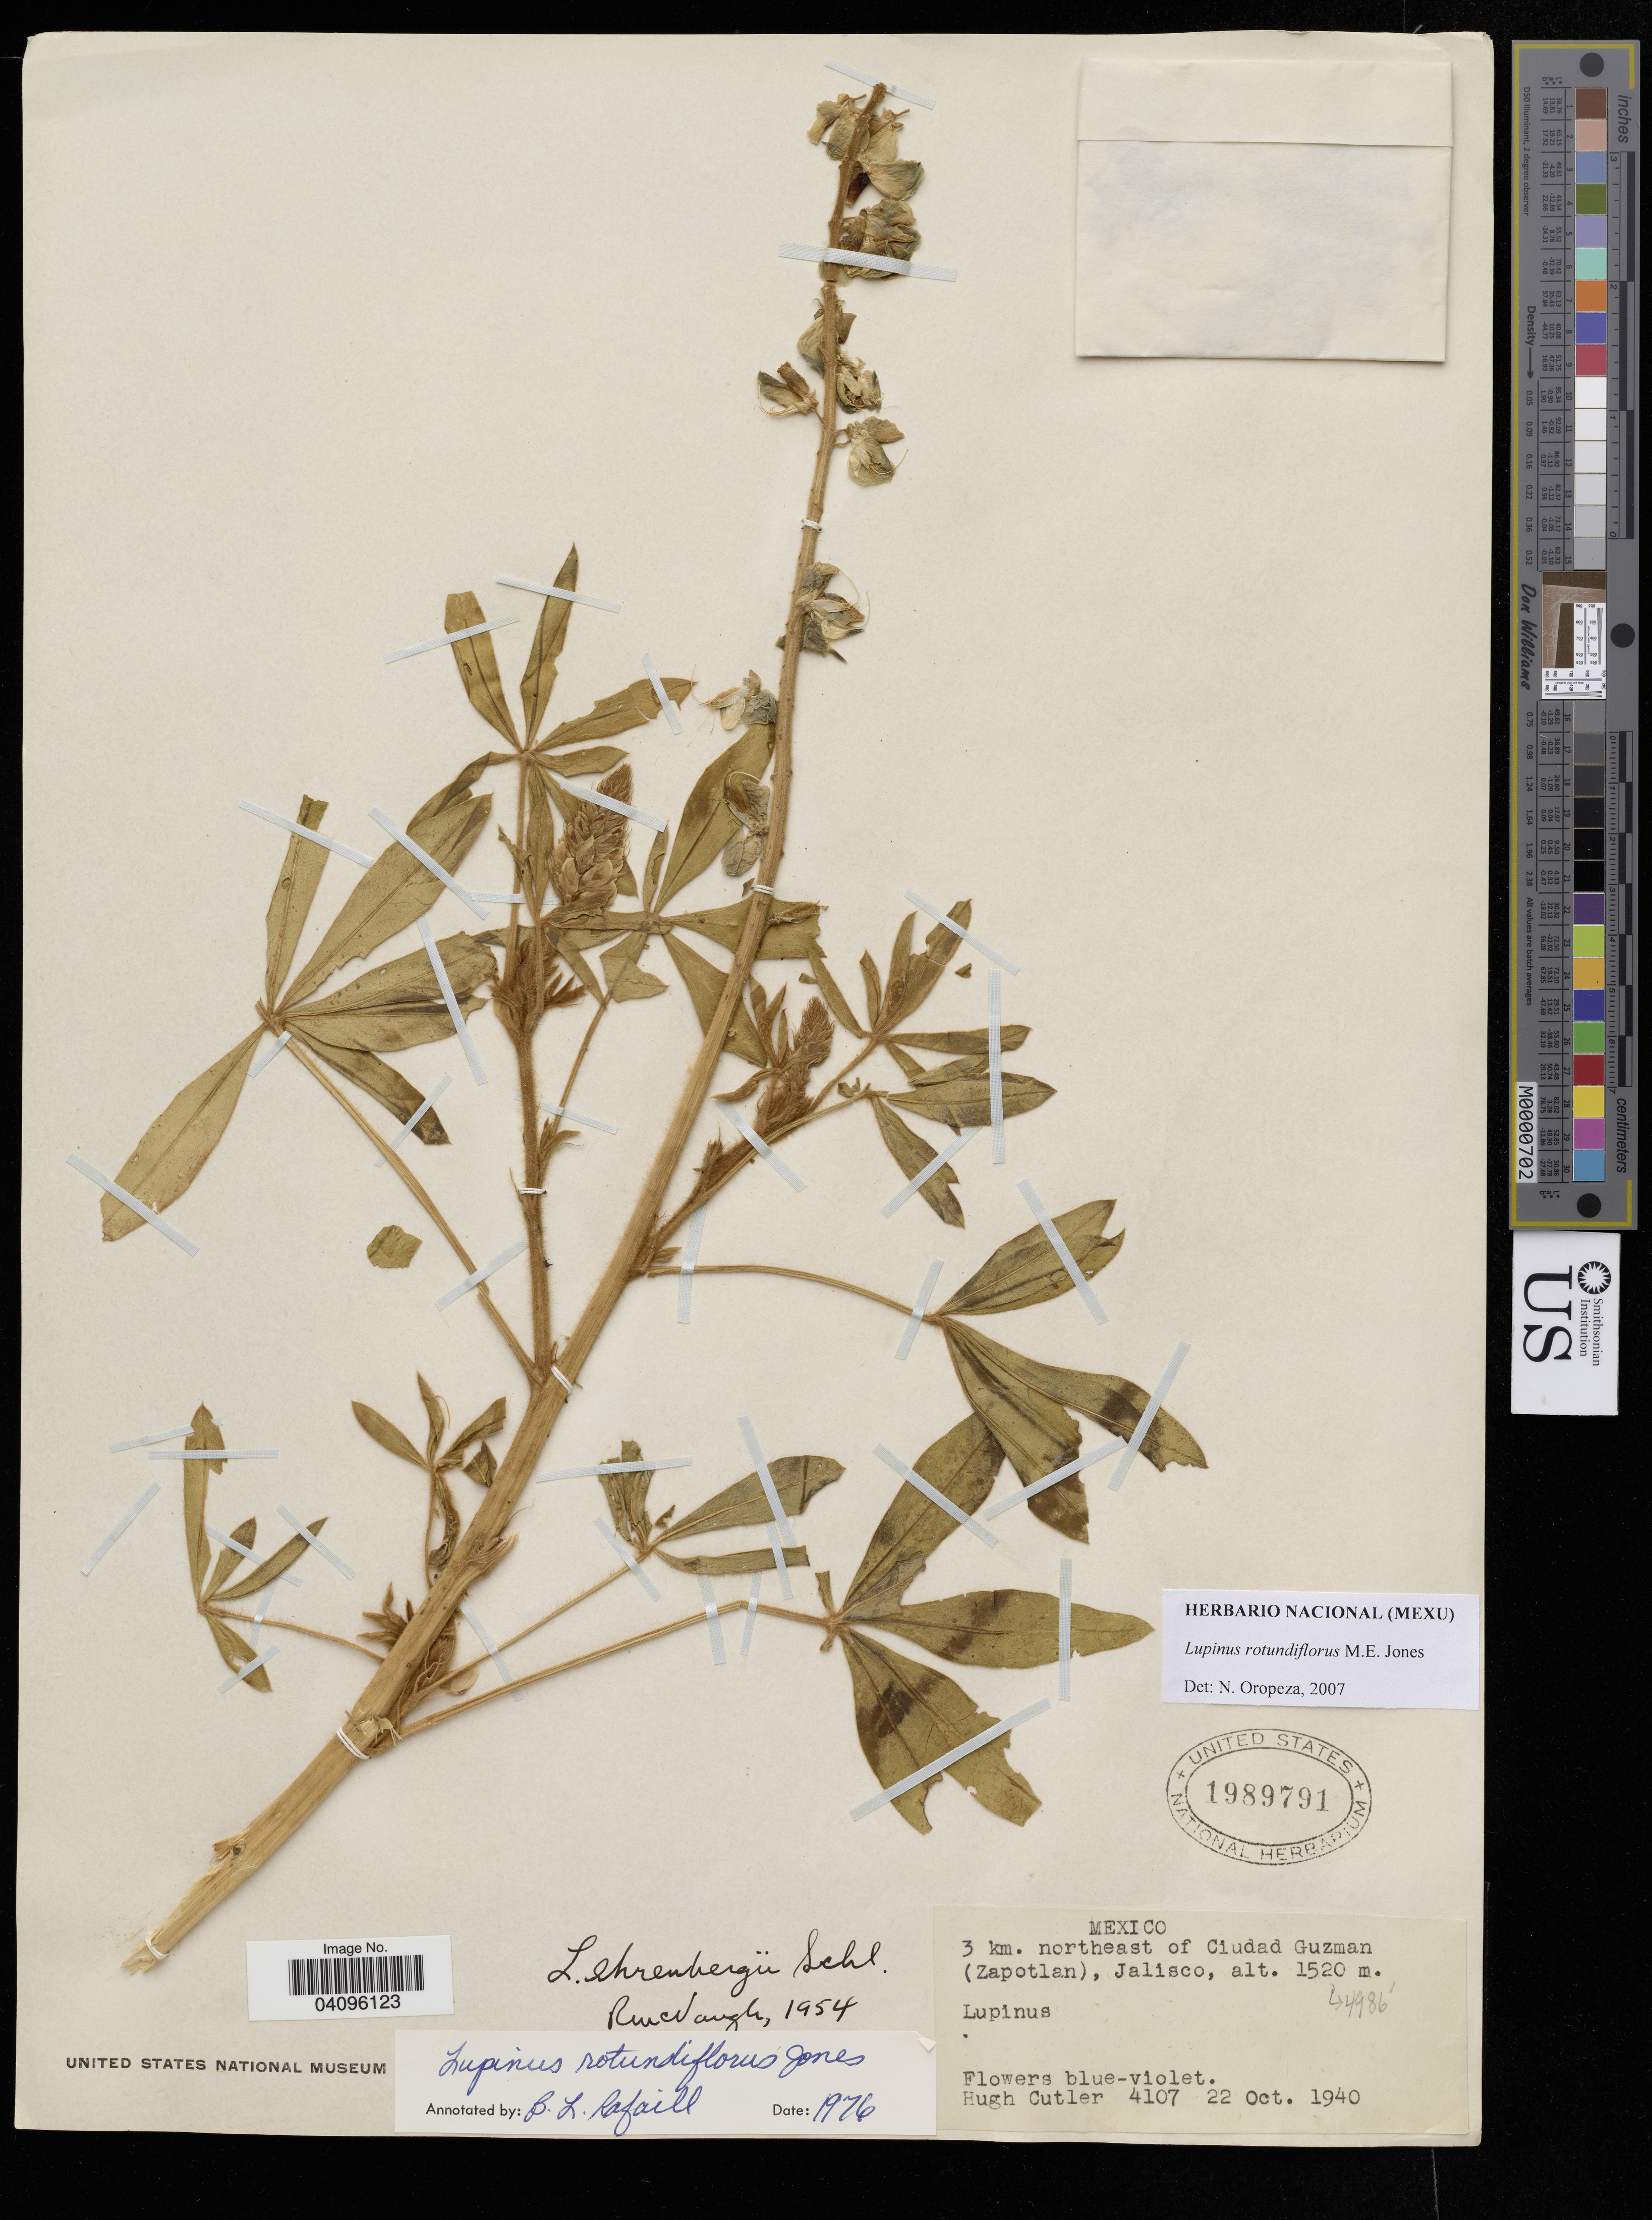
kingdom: Plantae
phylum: Tracheophyta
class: Magnoliopsida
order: Fabales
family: Fabaceae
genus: Lupinus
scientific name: Lupinus rotundiflorus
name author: M.E. Jones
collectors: H. C. Cutler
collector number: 4107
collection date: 1940-10-22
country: Mexico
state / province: Jalisco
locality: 3 km. northeast of Ciudad Guzman (Zapotlan).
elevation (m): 1520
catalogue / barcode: US 1989791